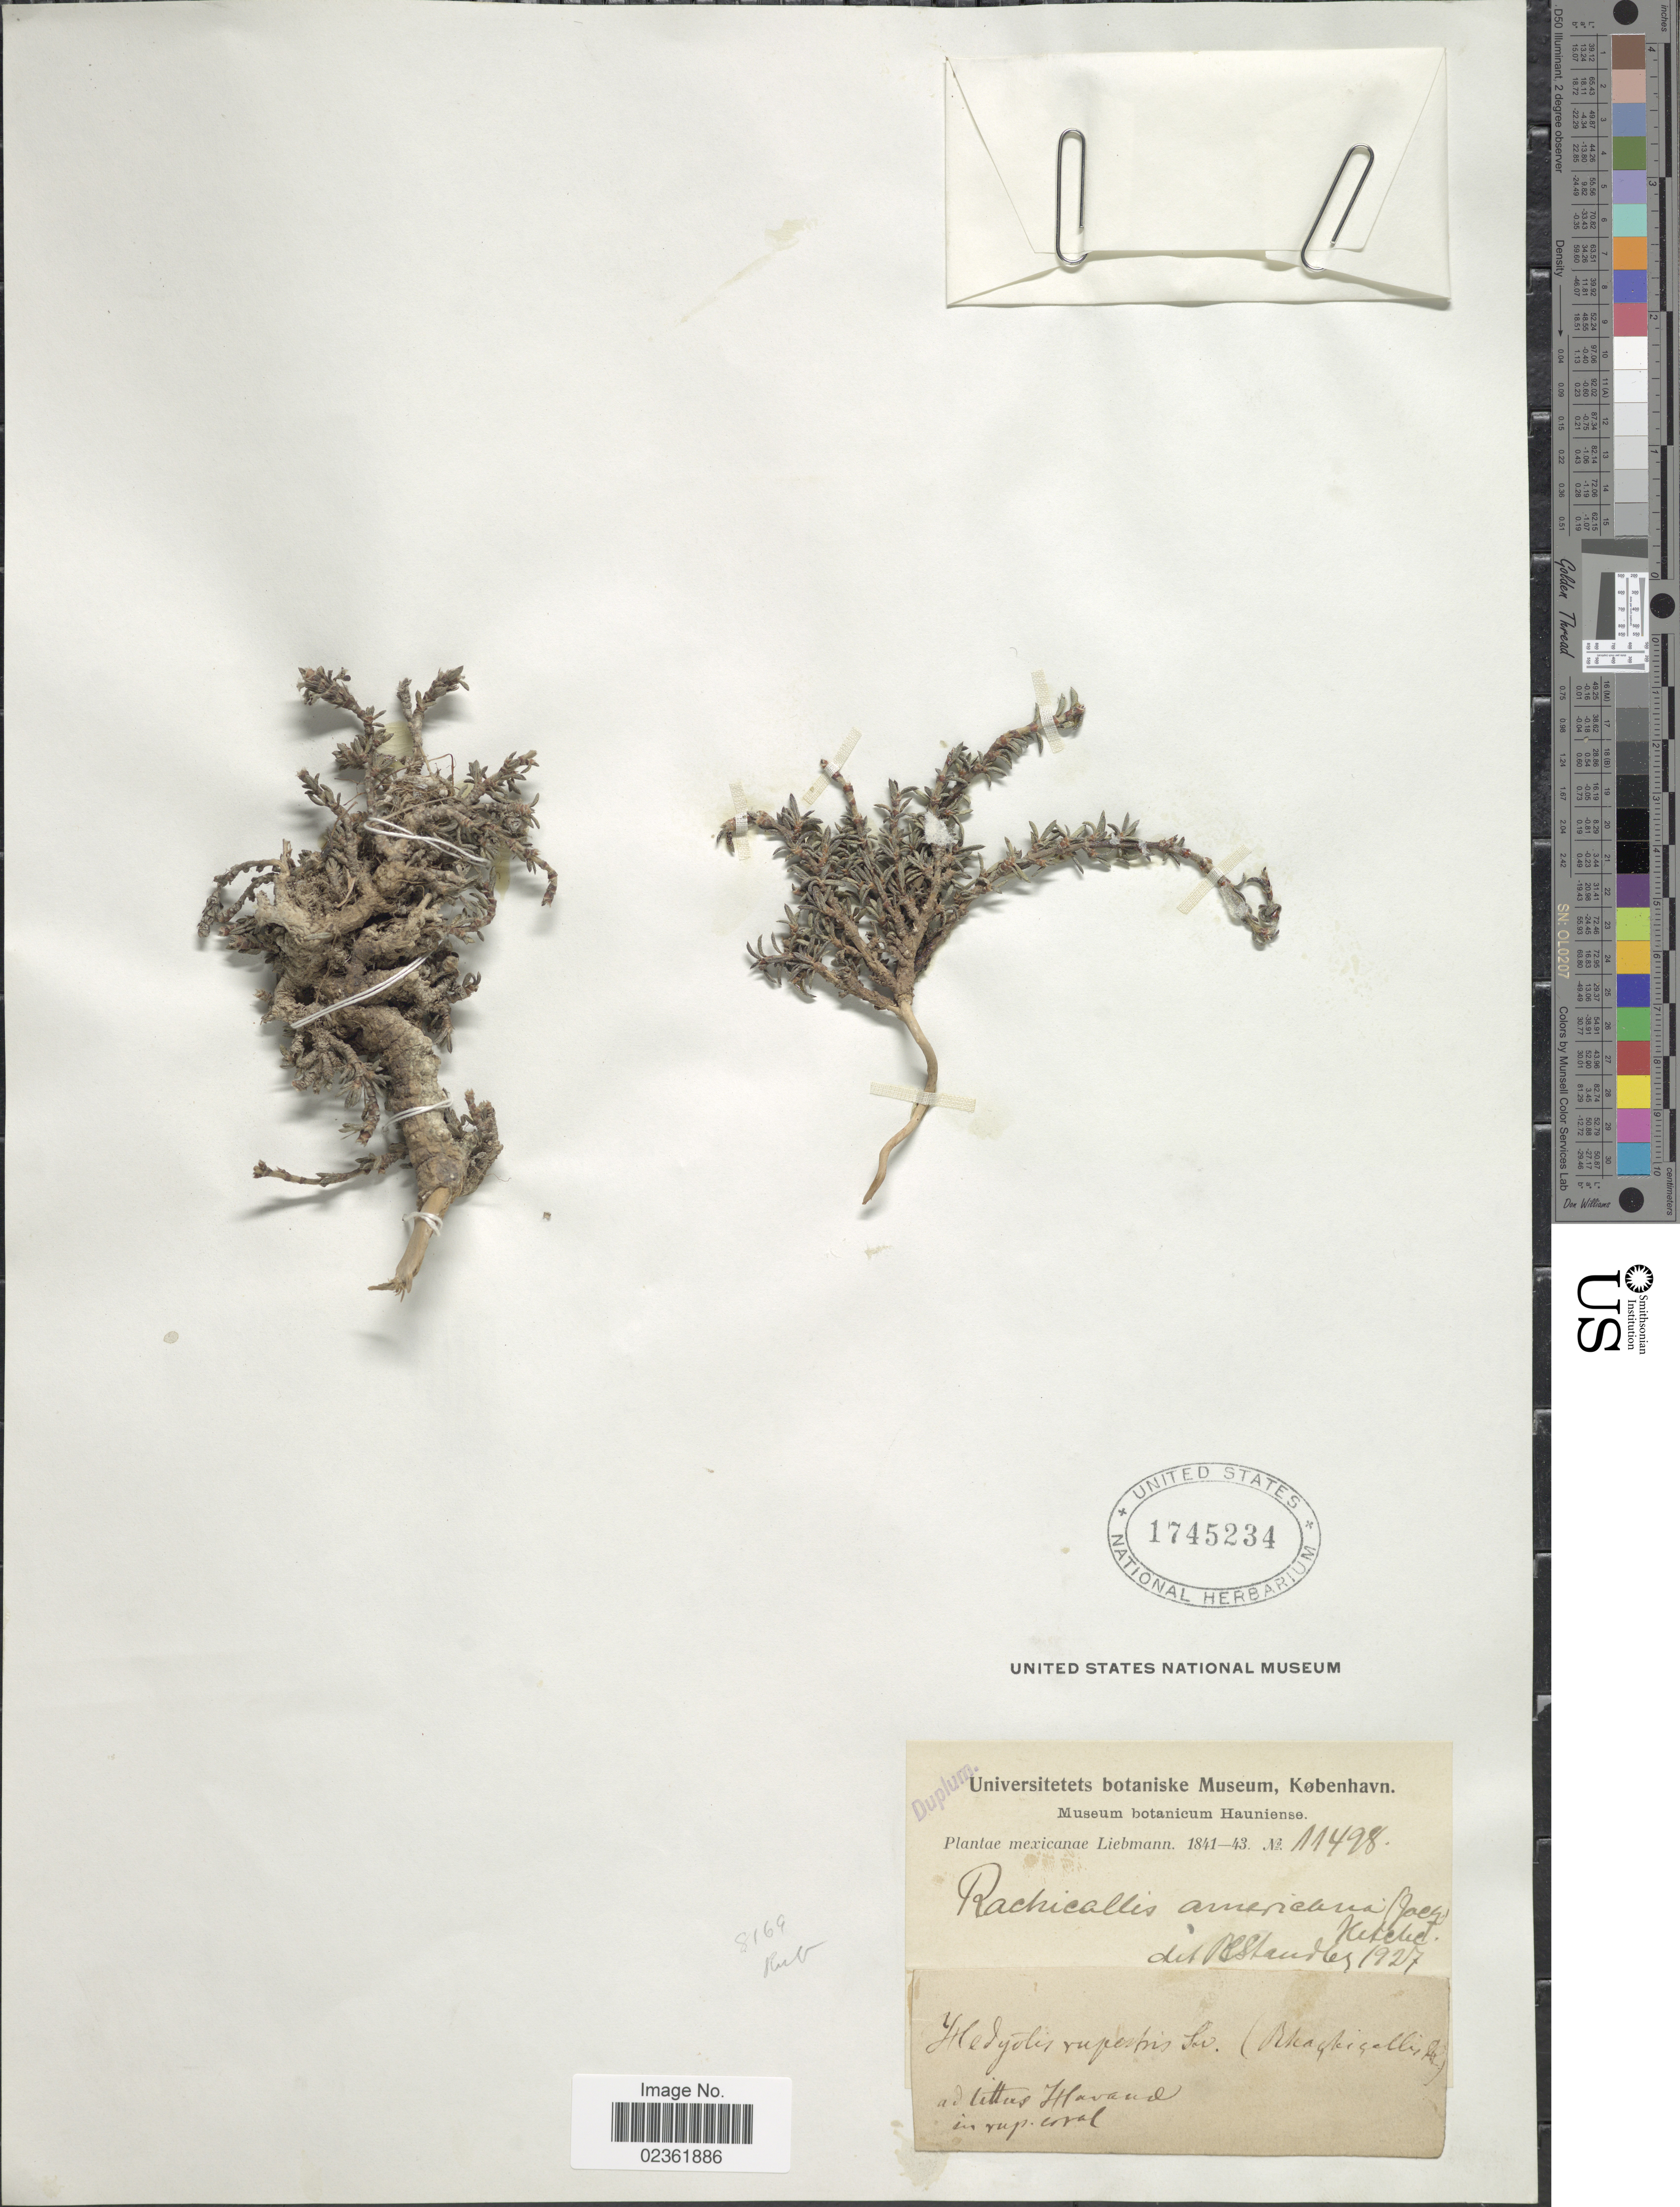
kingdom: Plantae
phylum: Tracheophyta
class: Magnoliopsida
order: Gentianales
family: Rubiaceae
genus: Rachicallis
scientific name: Rachicallis sp.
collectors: Liebmann, --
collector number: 11498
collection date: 1841/1843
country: Mexico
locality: ad littas Havanae in rup. coral. [interpreted]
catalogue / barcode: US 1745234